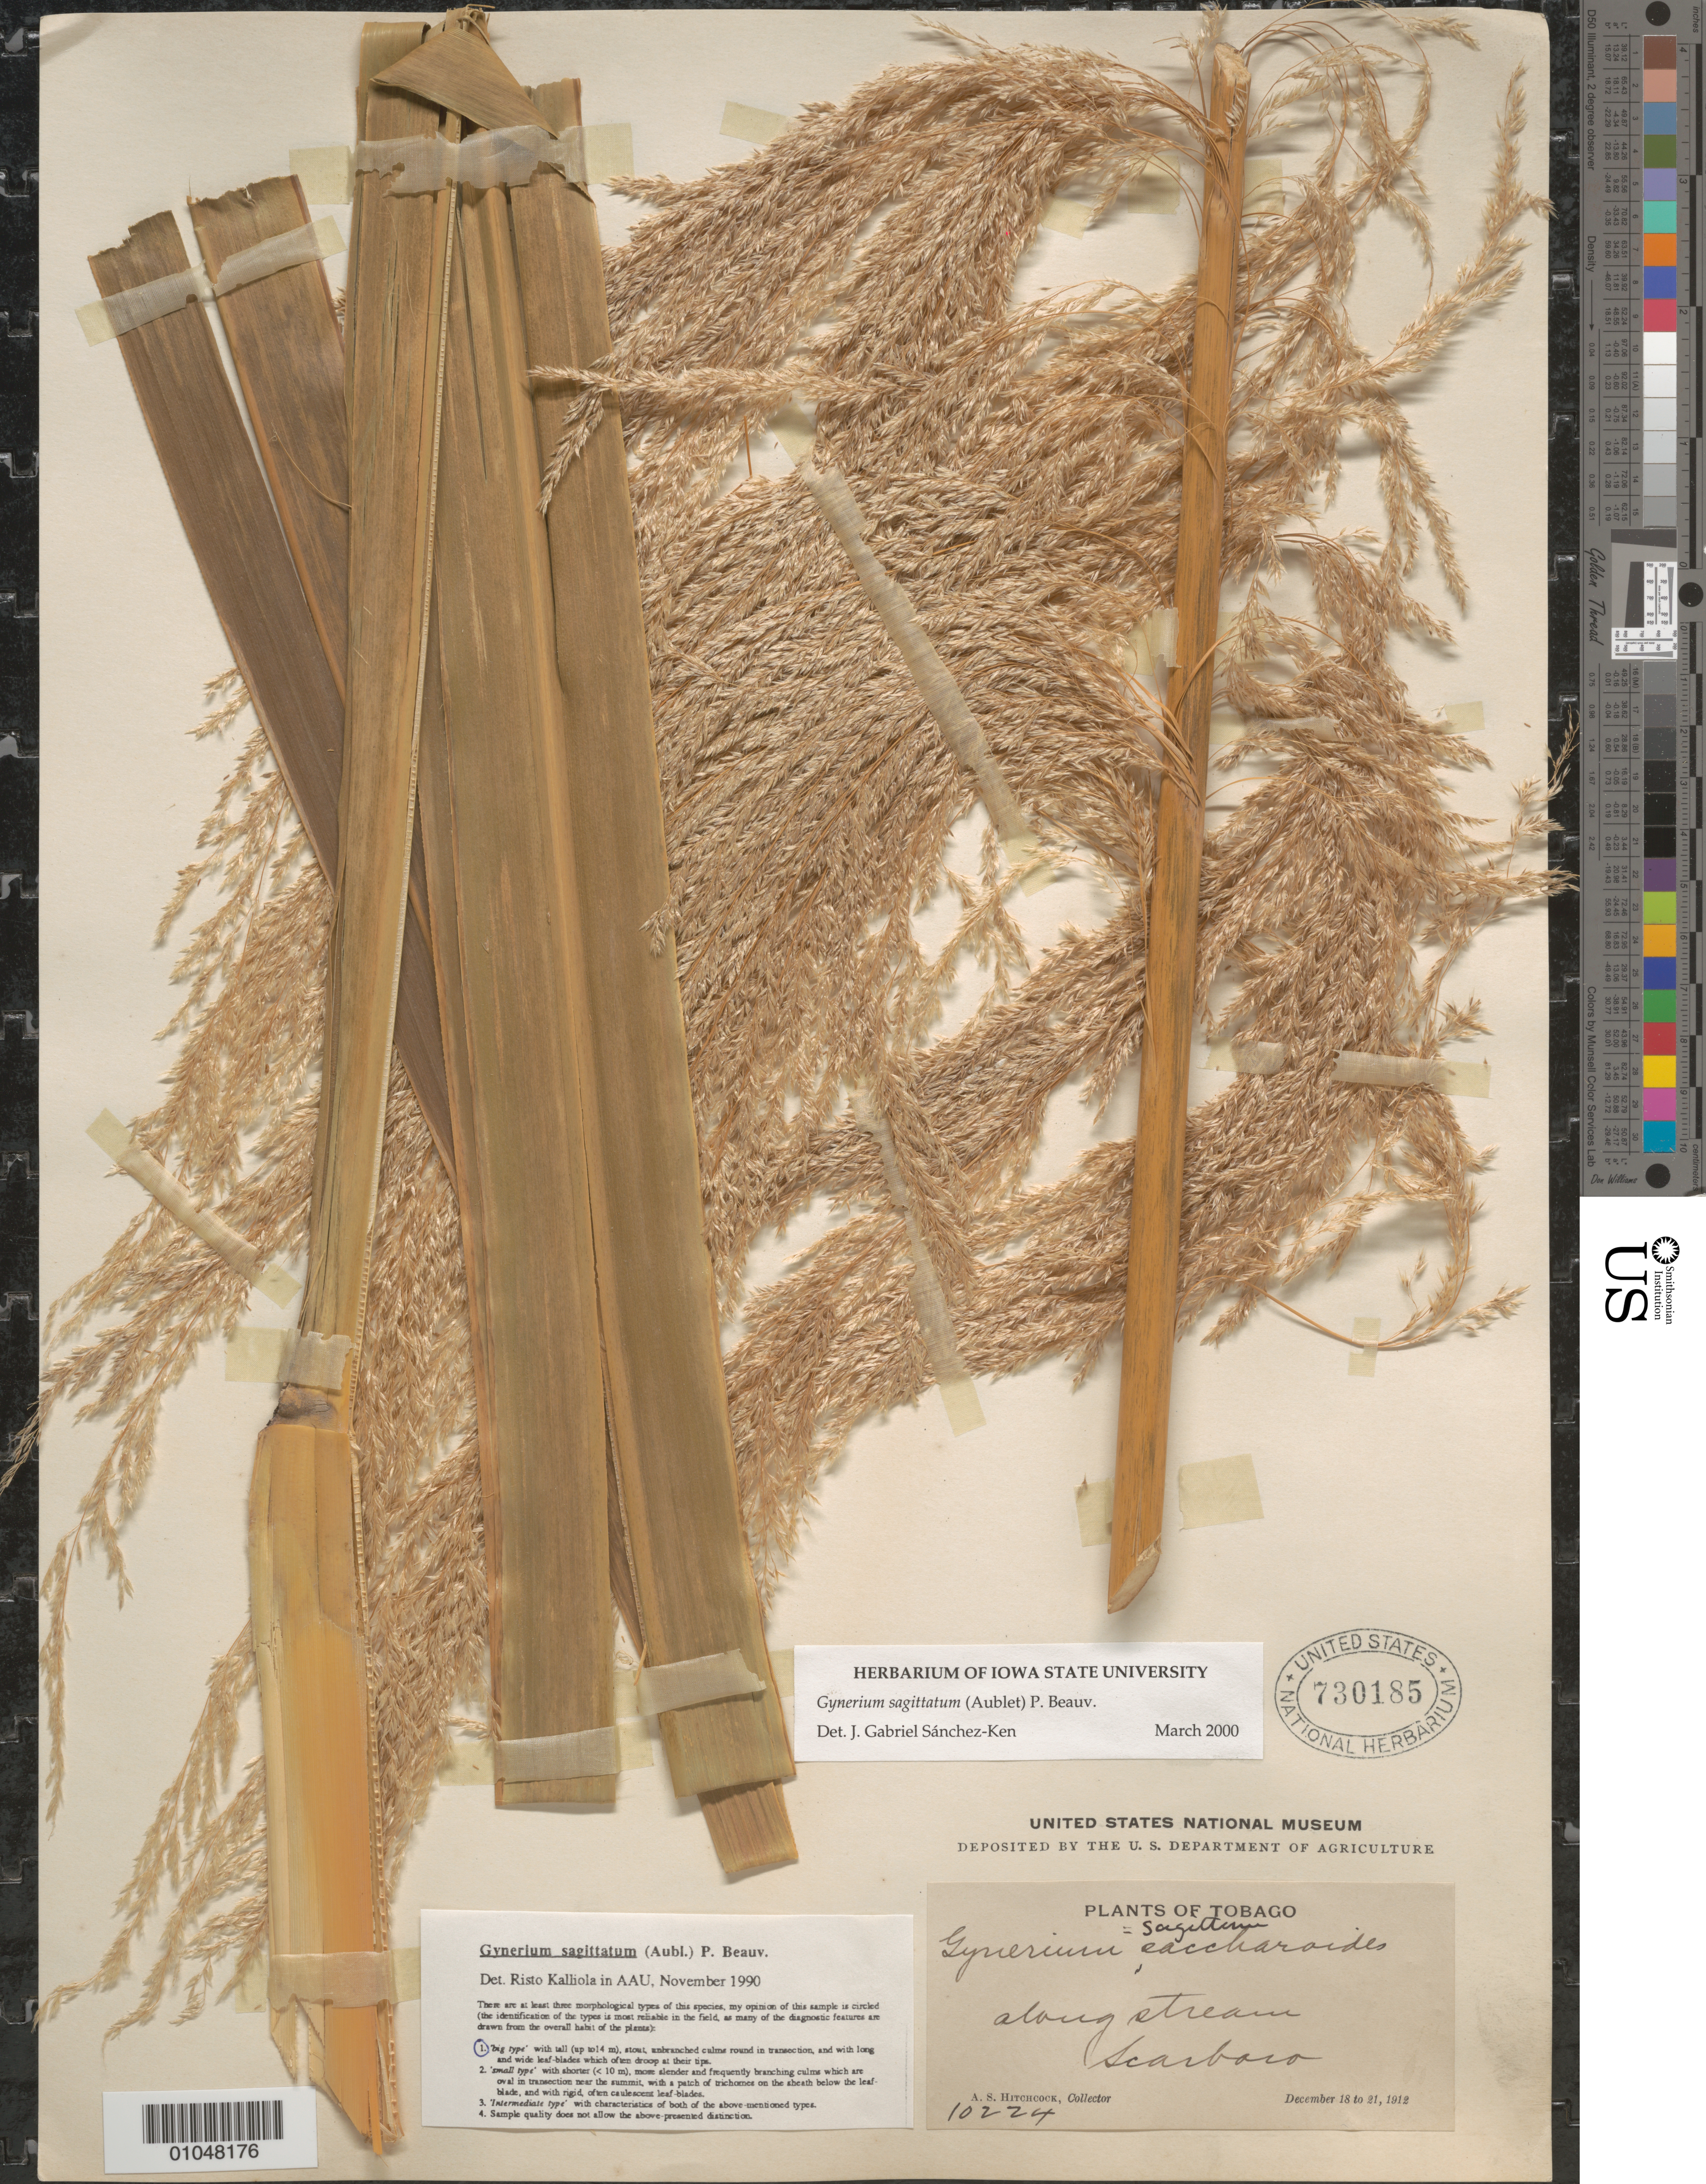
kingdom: Plantae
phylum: Tracheophyta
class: Liliopsida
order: Poales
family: Poaceae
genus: Gynerium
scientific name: Gynerium sagittatum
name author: (Aubl.) P. Beauv.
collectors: A. S. Hitchcock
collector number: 10224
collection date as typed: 18 Dec 1912 to 21 Dec 1912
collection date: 1912-12-18/1912-12-21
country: Trinidad and Tobago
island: Tobago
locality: Scarboro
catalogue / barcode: US 730185